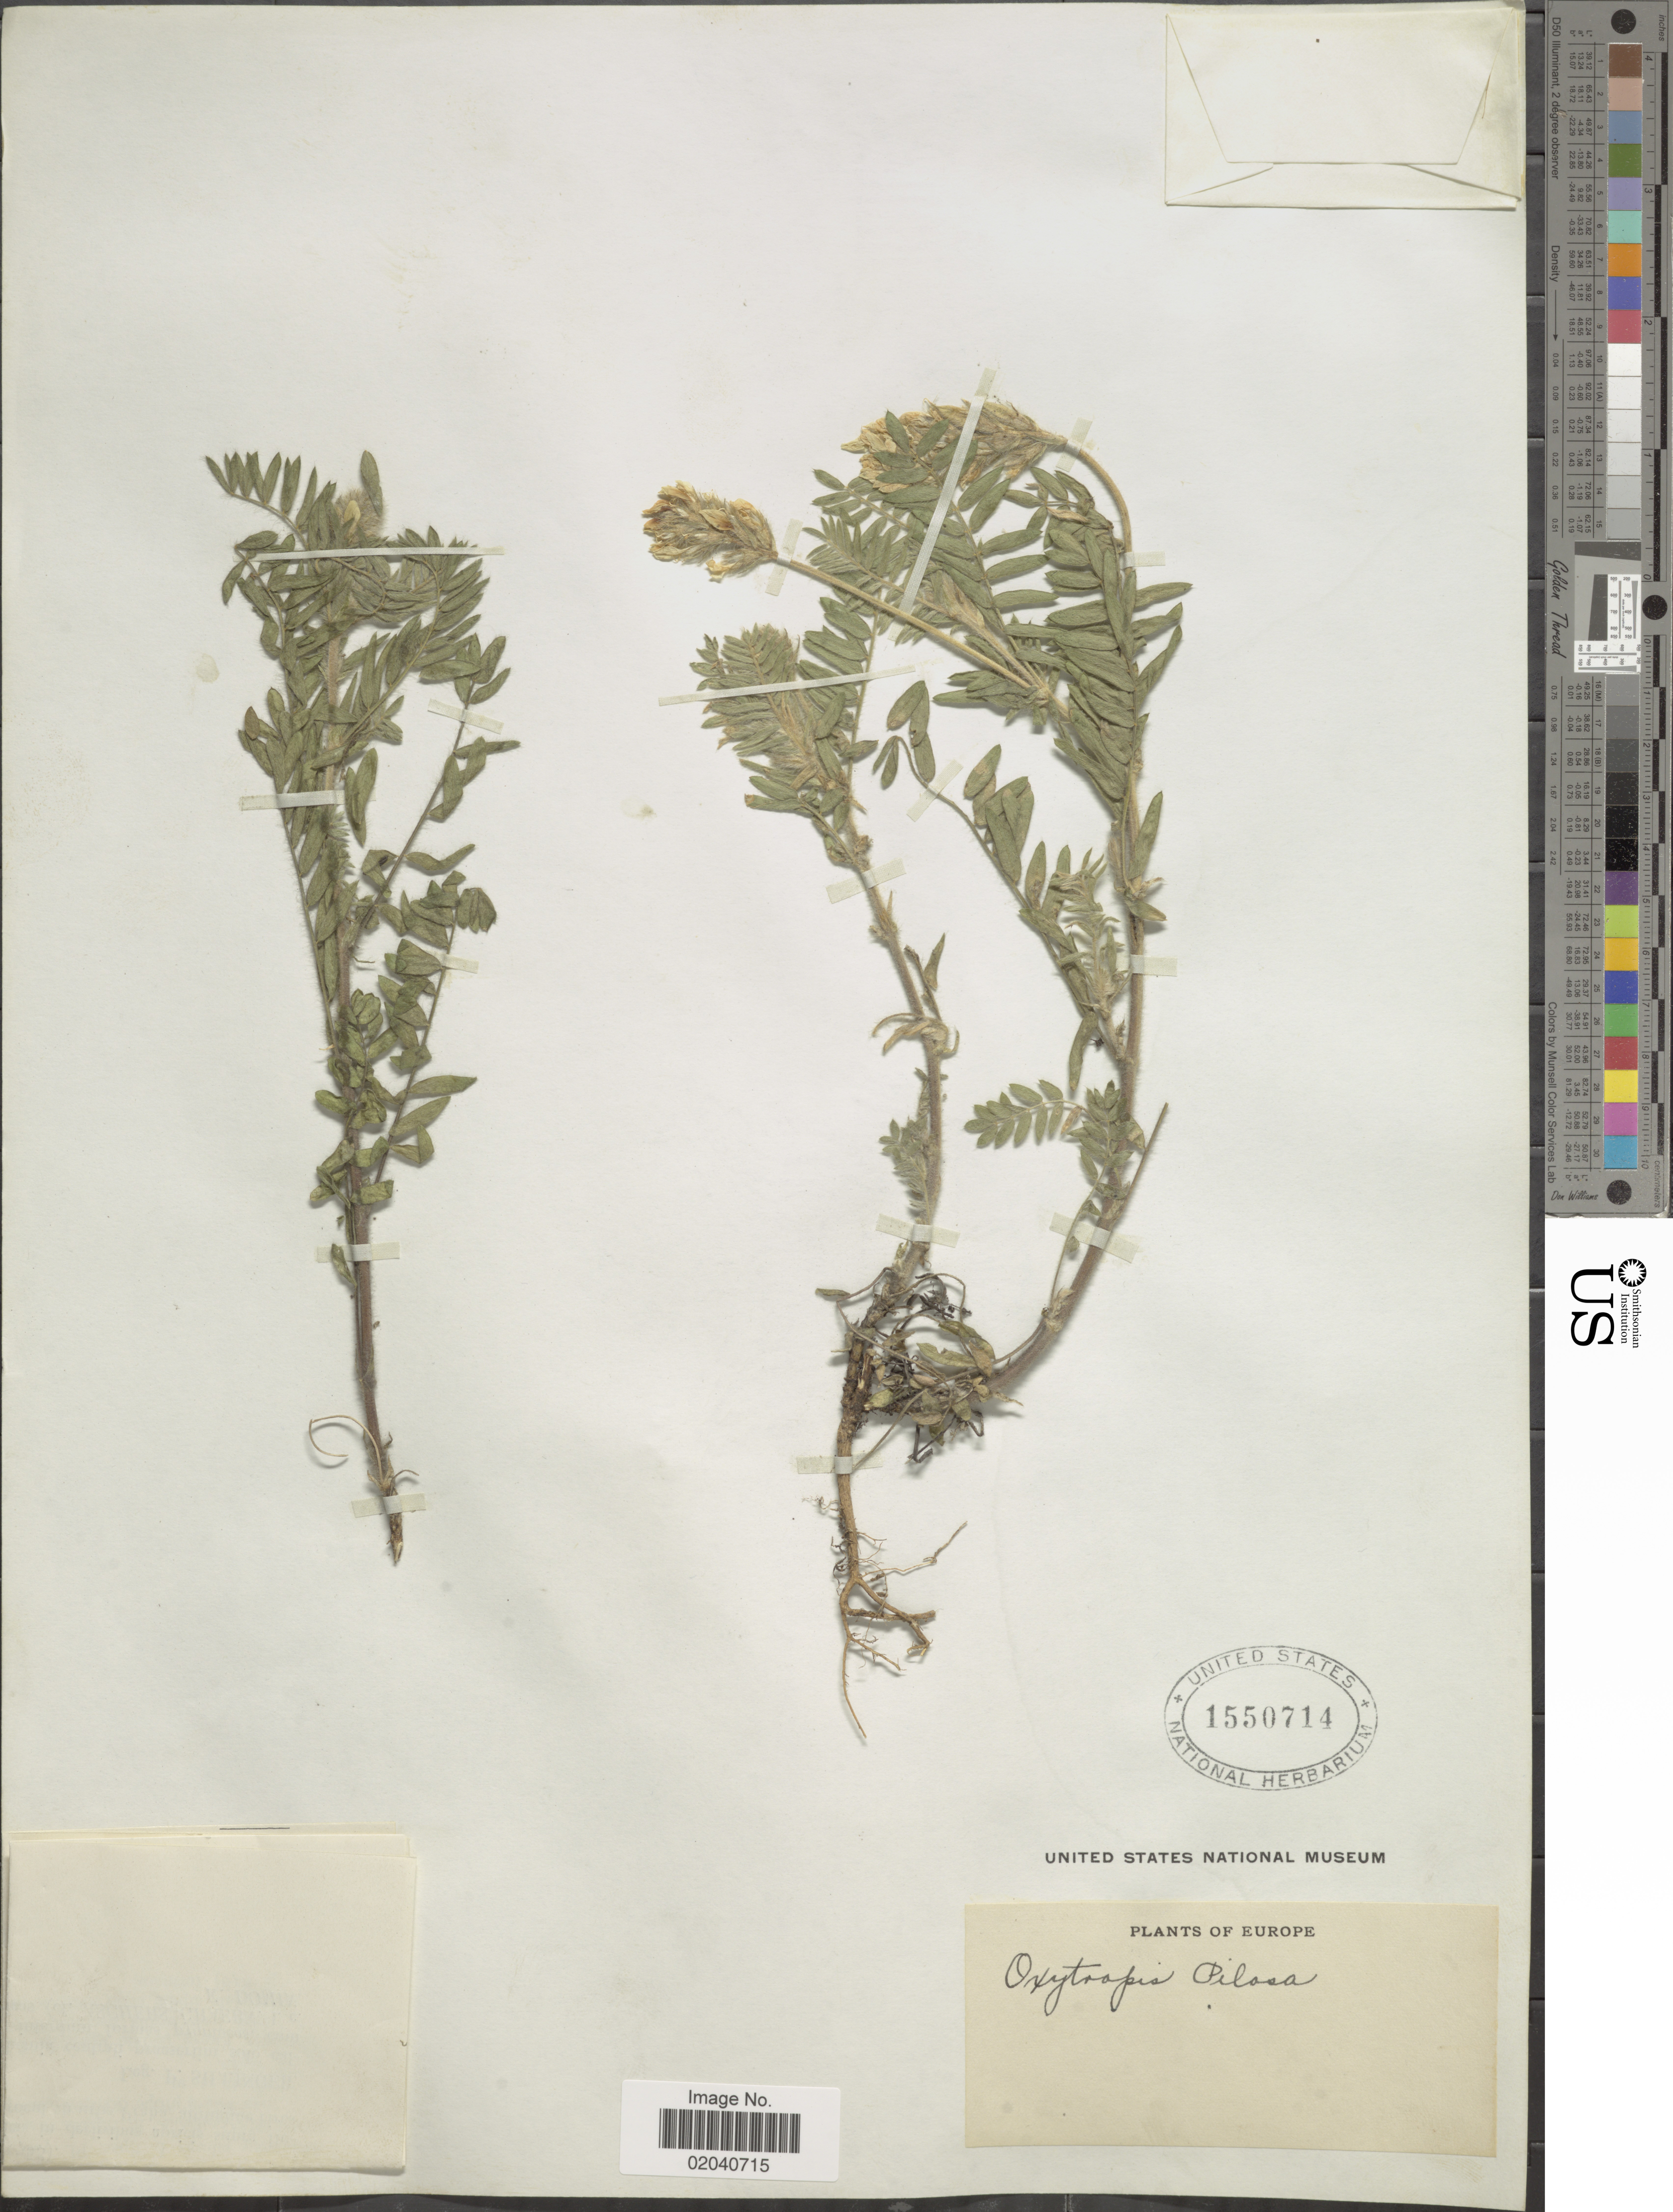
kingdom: Plantae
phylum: Tracheophyta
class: Magnoliopsida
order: Fabales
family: Fabaceae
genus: Oxytropis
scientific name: Oxytropis pilosa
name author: (L.) DC.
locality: Europe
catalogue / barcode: US 1550714